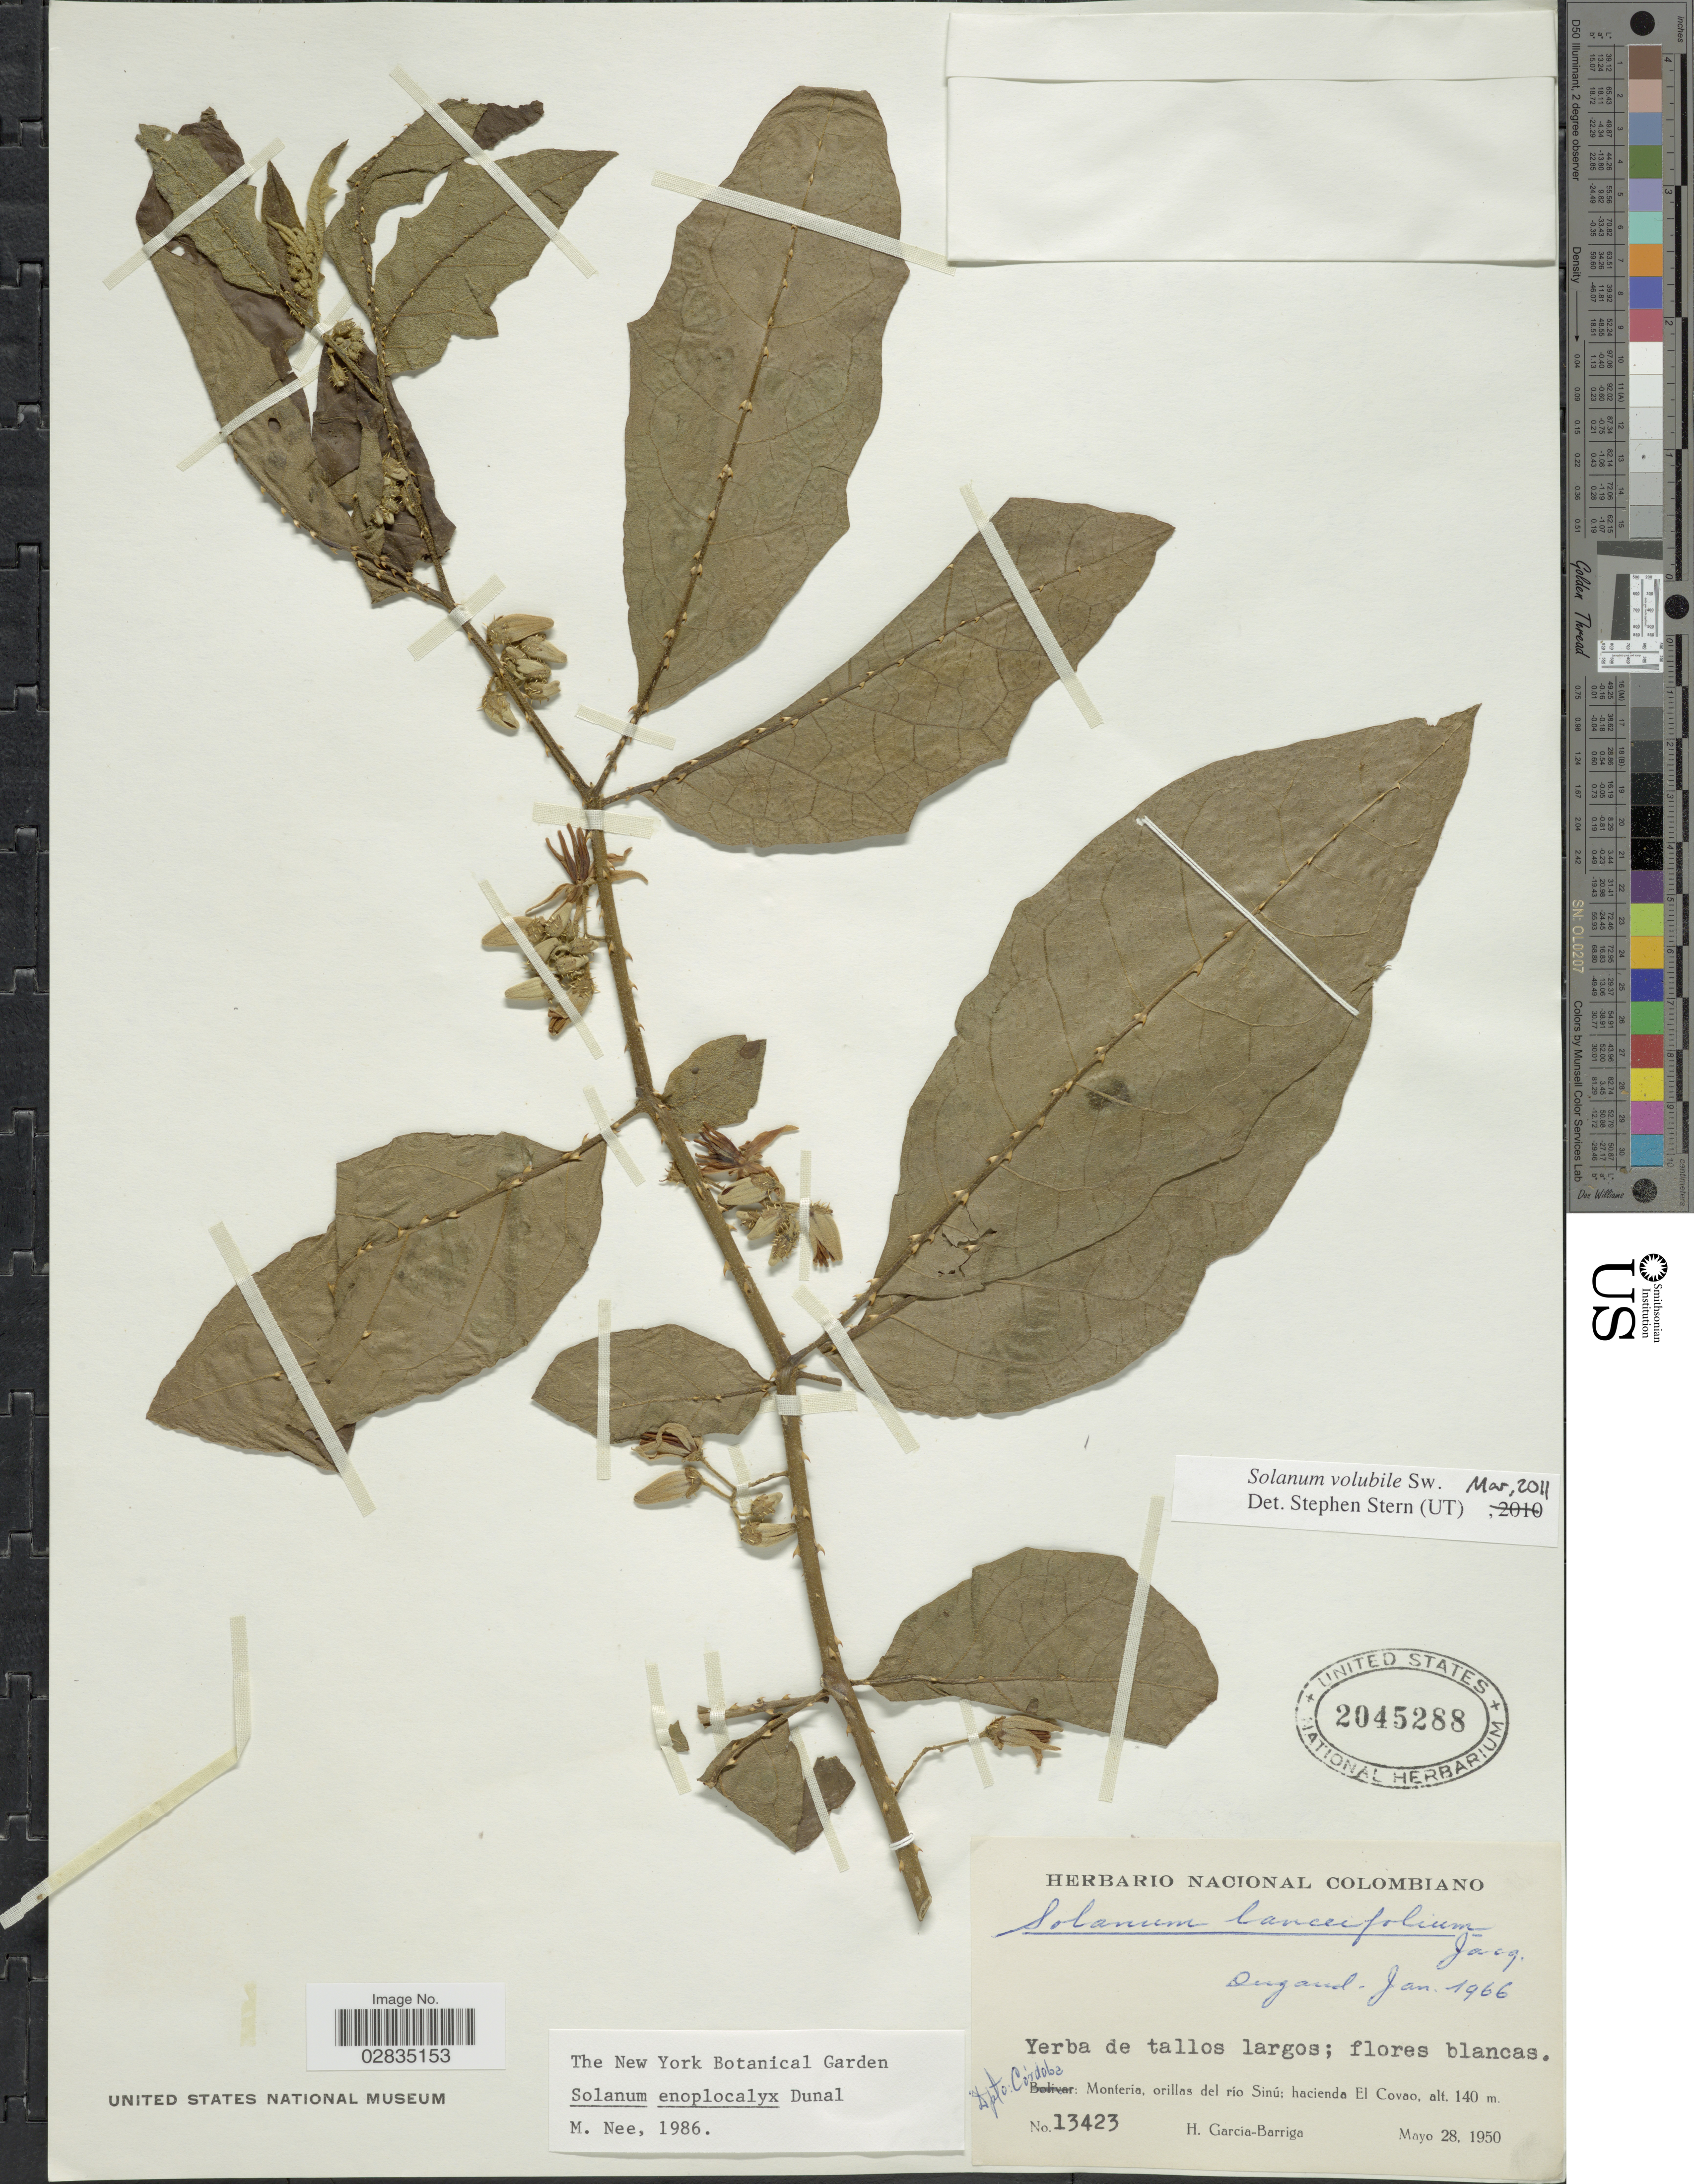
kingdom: Plantae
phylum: Tracheophyta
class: Magnoliopsida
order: Solanales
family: Solanaceae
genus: Solanum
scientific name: Solanum volubile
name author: Sw.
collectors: H. García Barriga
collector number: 13423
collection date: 1950-05-28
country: Colombia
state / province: Córdoba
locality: Dpto: Córdoba, Montería, orillas del río Sinú; hacienda El Covao.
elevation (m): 140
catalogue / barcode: US 2045288